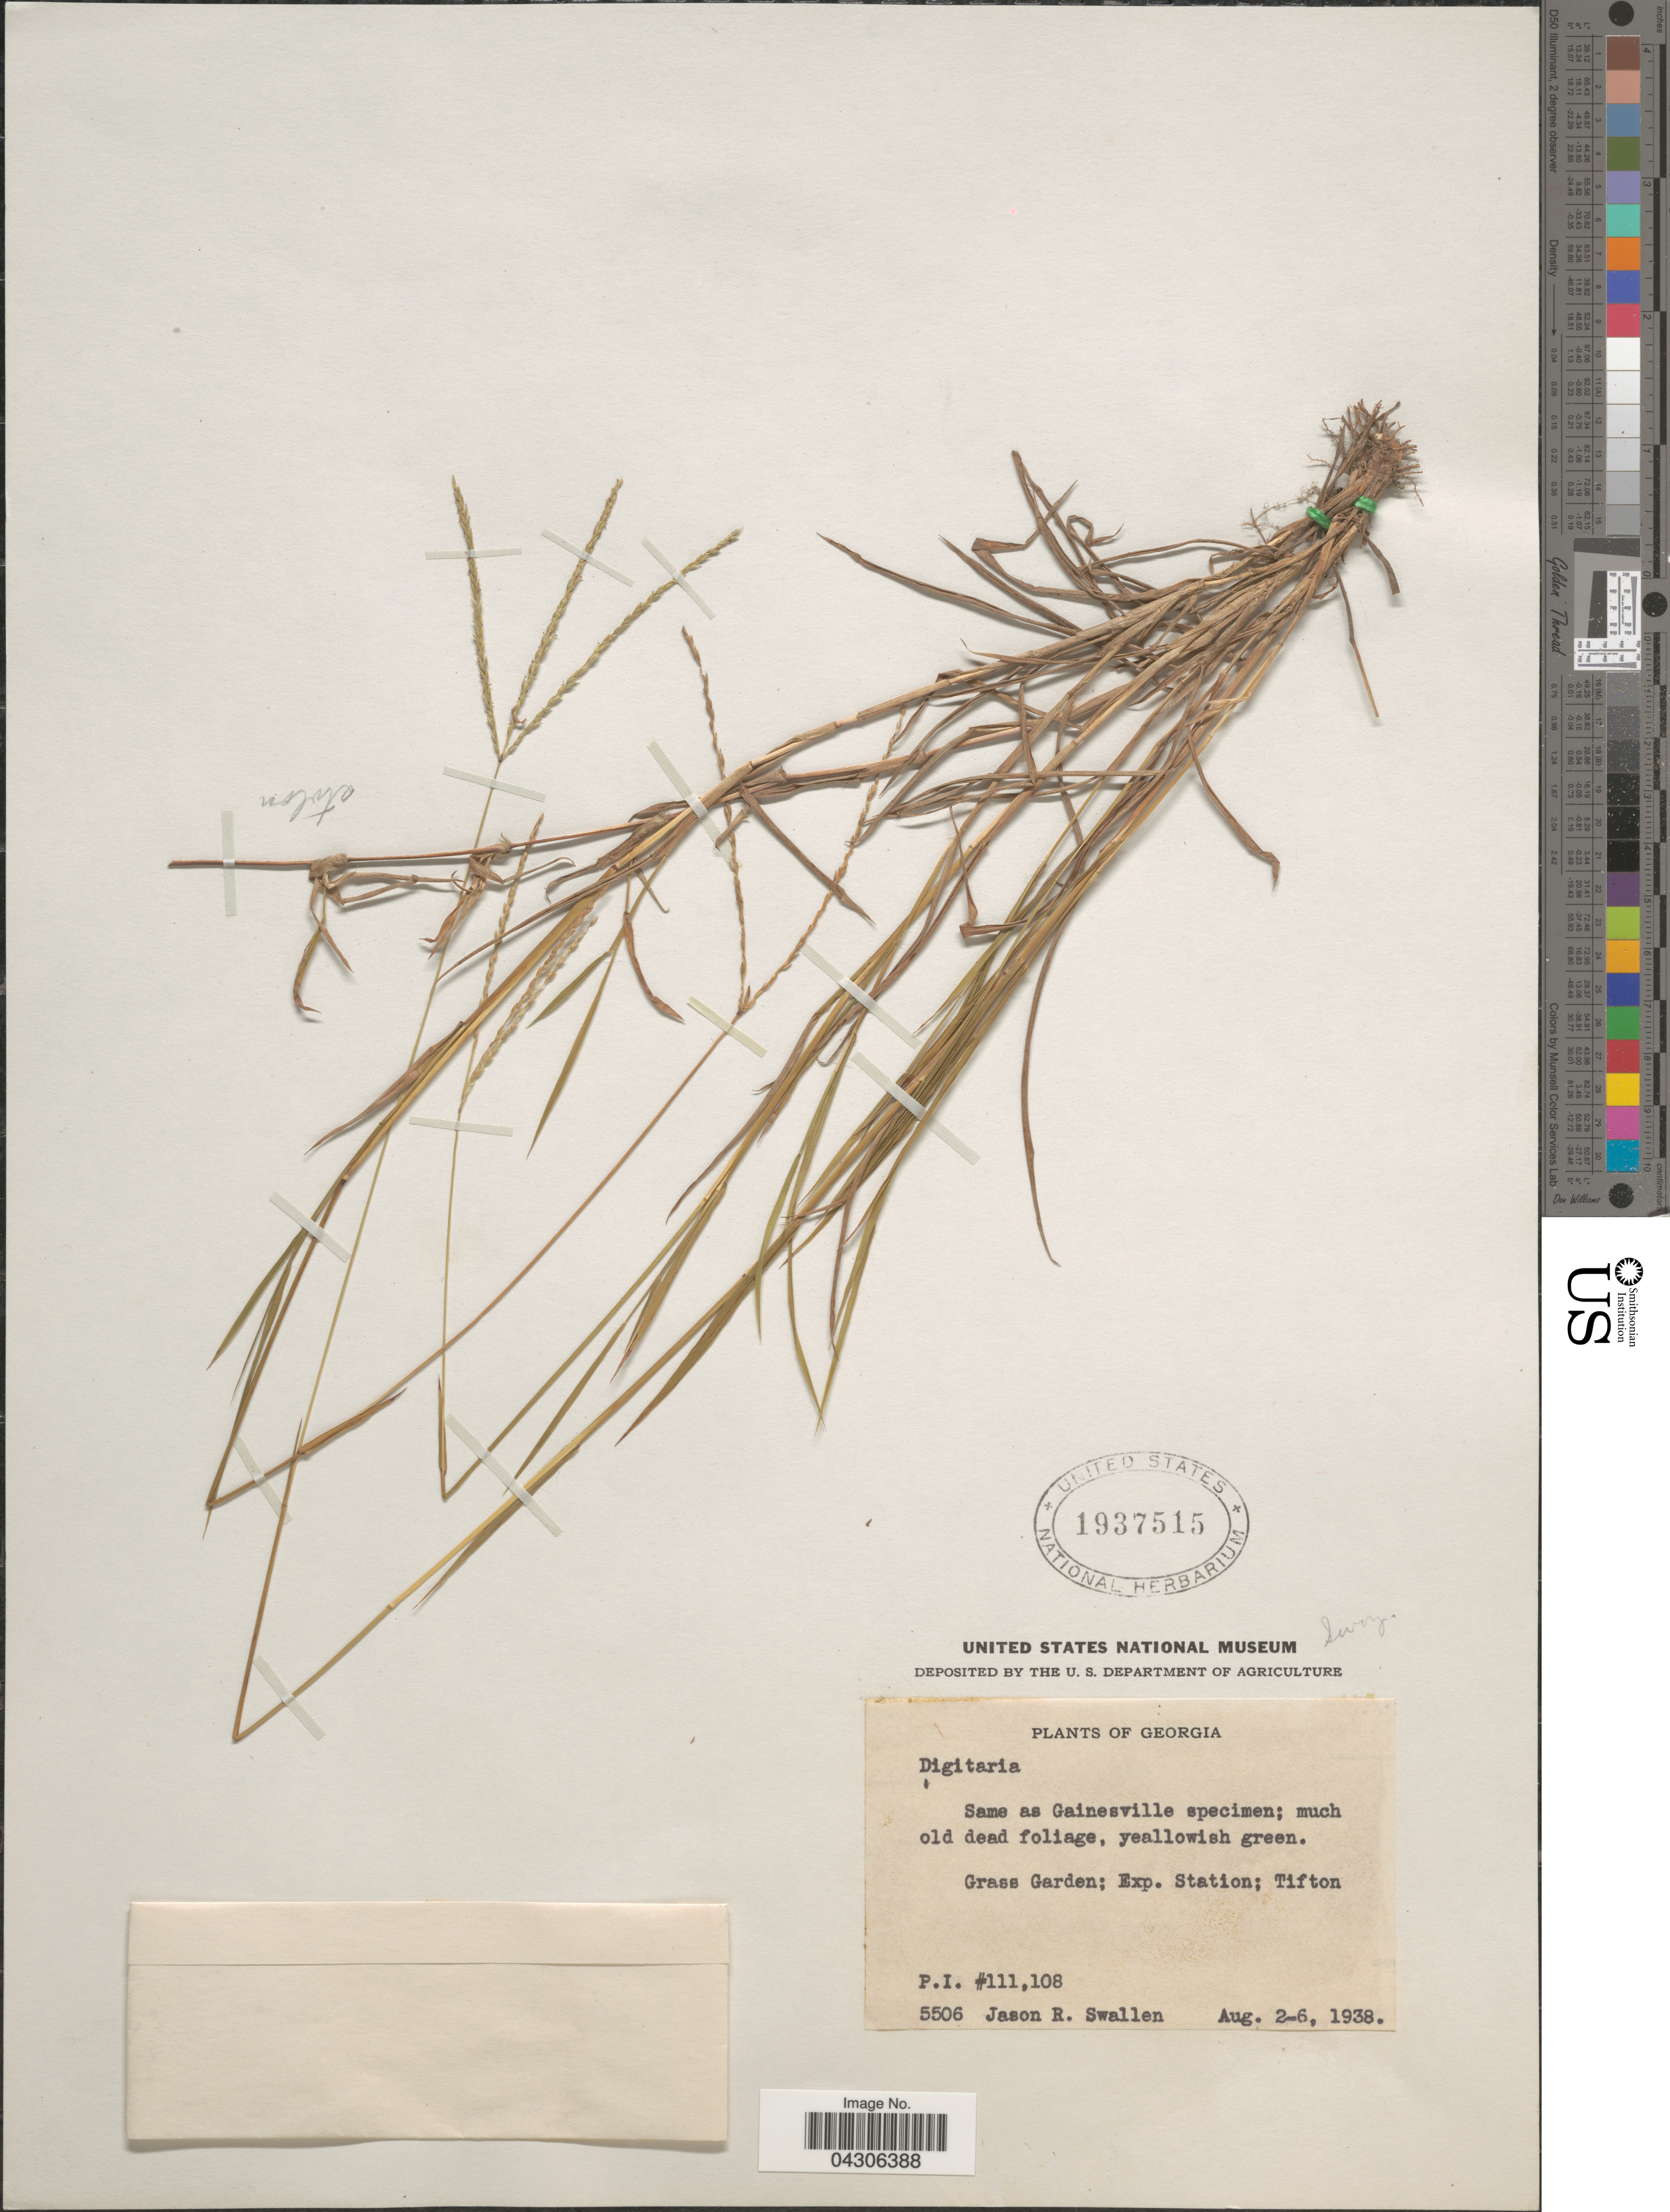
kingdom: Plantae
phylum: Tracheophyta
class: Liliopsida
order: Poales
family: Poaceae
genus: Digitaria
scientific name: Digitaria didactyla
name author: Willd.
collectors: J. R. Swallen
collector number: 5506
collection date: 1938-08-02/1938-08-06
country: United States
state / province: Georgia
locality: Grass Garden; Exp. Station; Tifton.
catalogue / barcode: US 1937515